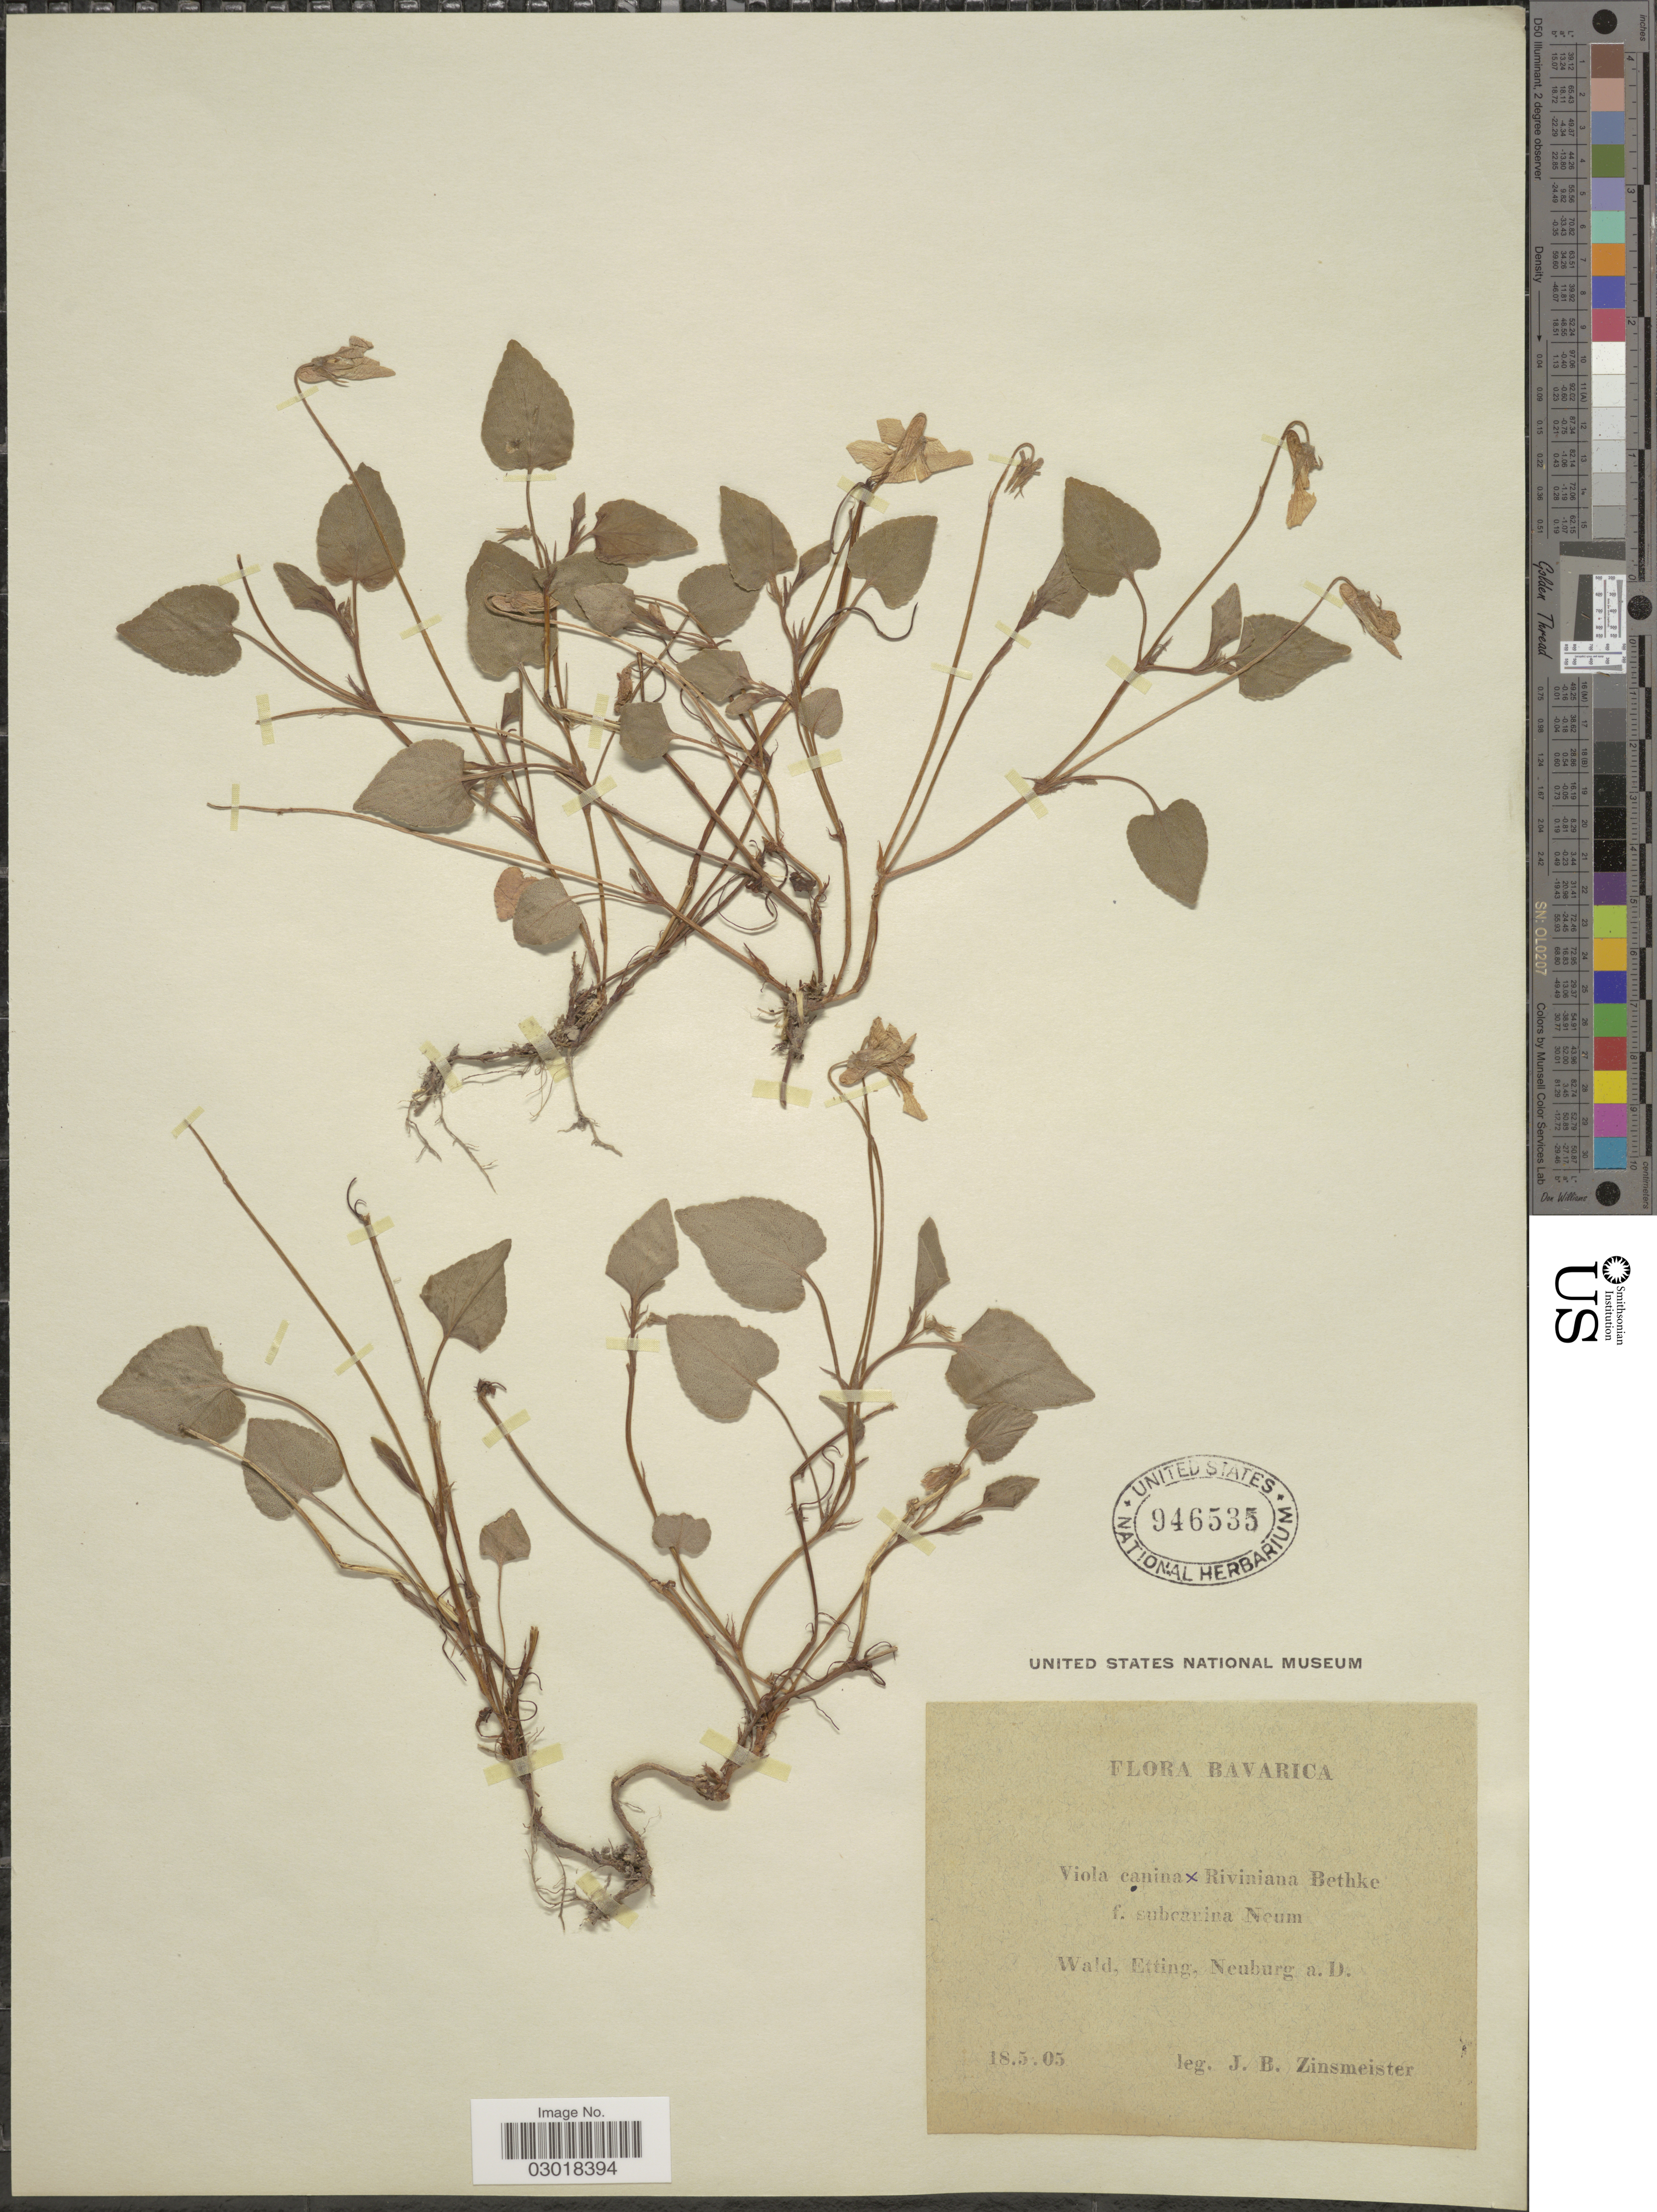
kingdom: Plantae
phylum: Tracheophyta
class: Magnoliopsida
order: Malpighiales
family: Violaceae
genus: Viola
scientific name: Viola canina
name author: L.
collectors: J. Zinsmeister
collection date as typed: Transcribed d/m/y: 18/5/5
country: Germany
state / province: Bayern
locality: Bavarica. Wald, Etting, Neuburg.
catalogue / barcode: US 946535